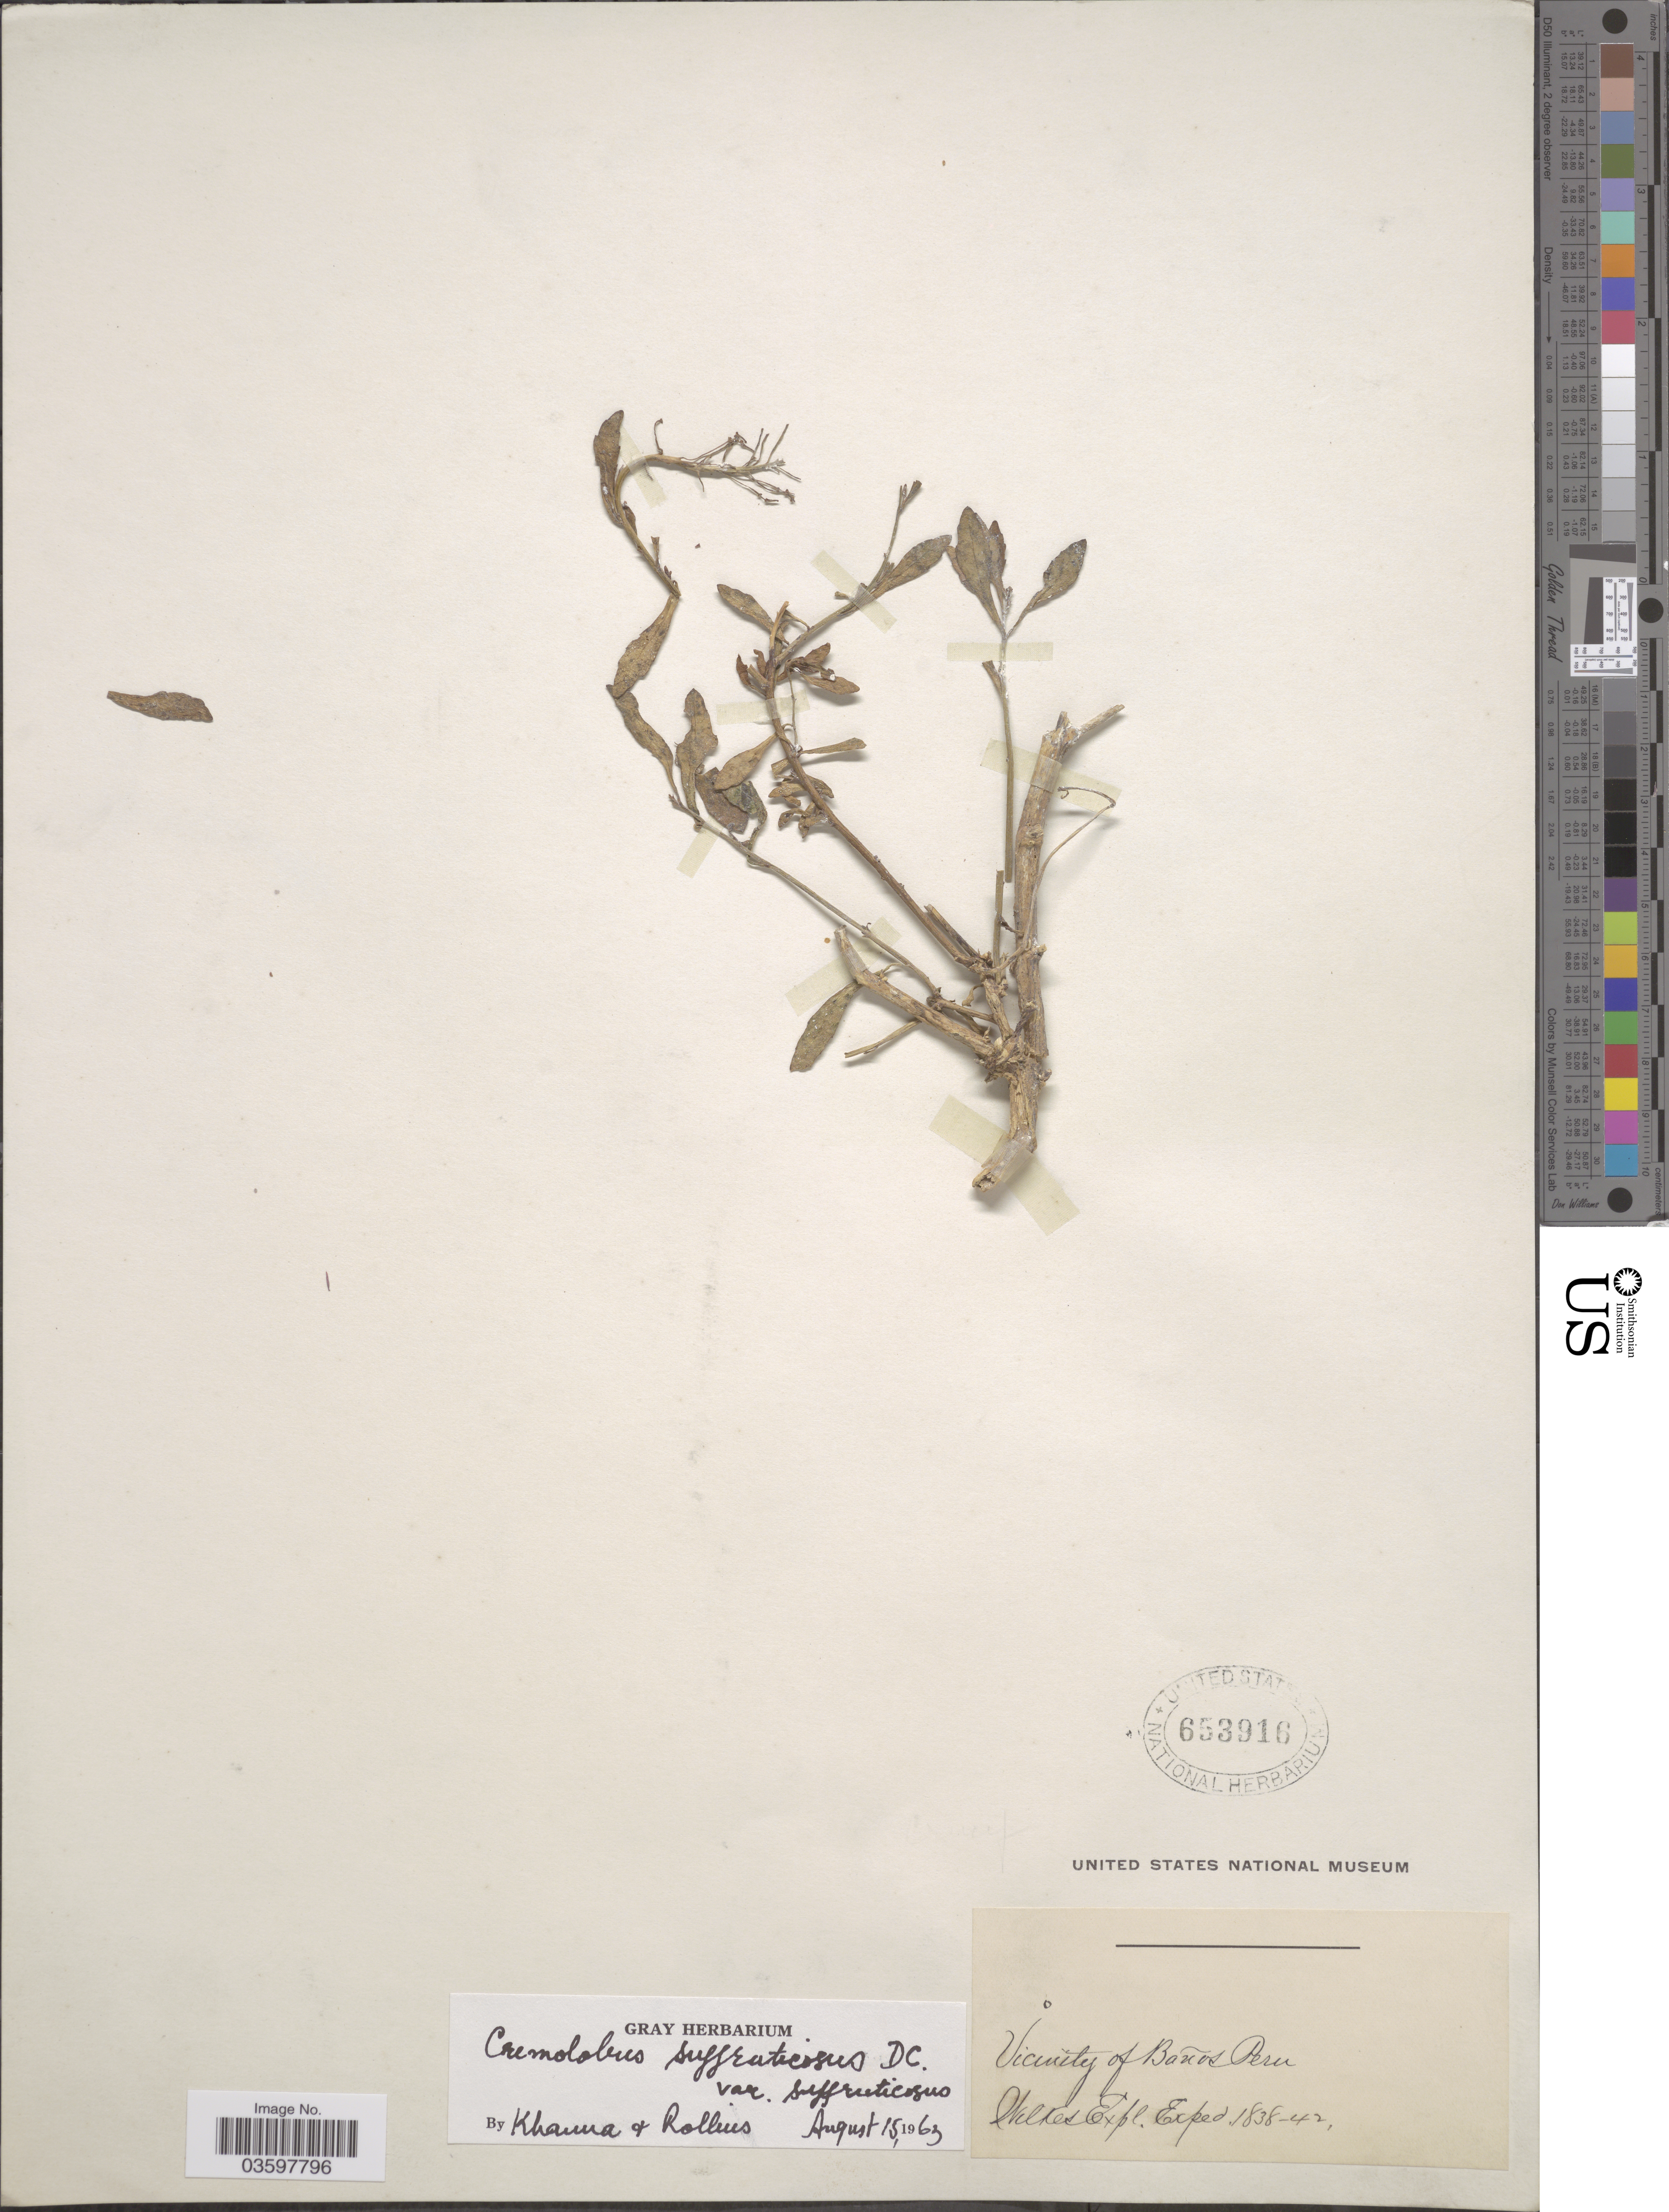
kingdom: Plantae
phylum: Tracheophyta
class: Magnoliopsida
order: Brassicales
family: Brassicaceae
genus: Cremolobus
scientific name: Cremolobus suffruticosus var. suffruticosus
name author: DC.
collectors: Wilkes Explor. Exped.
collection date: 1838/1842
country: Peru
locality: Vicinity of Baños.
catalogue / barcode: US 653916